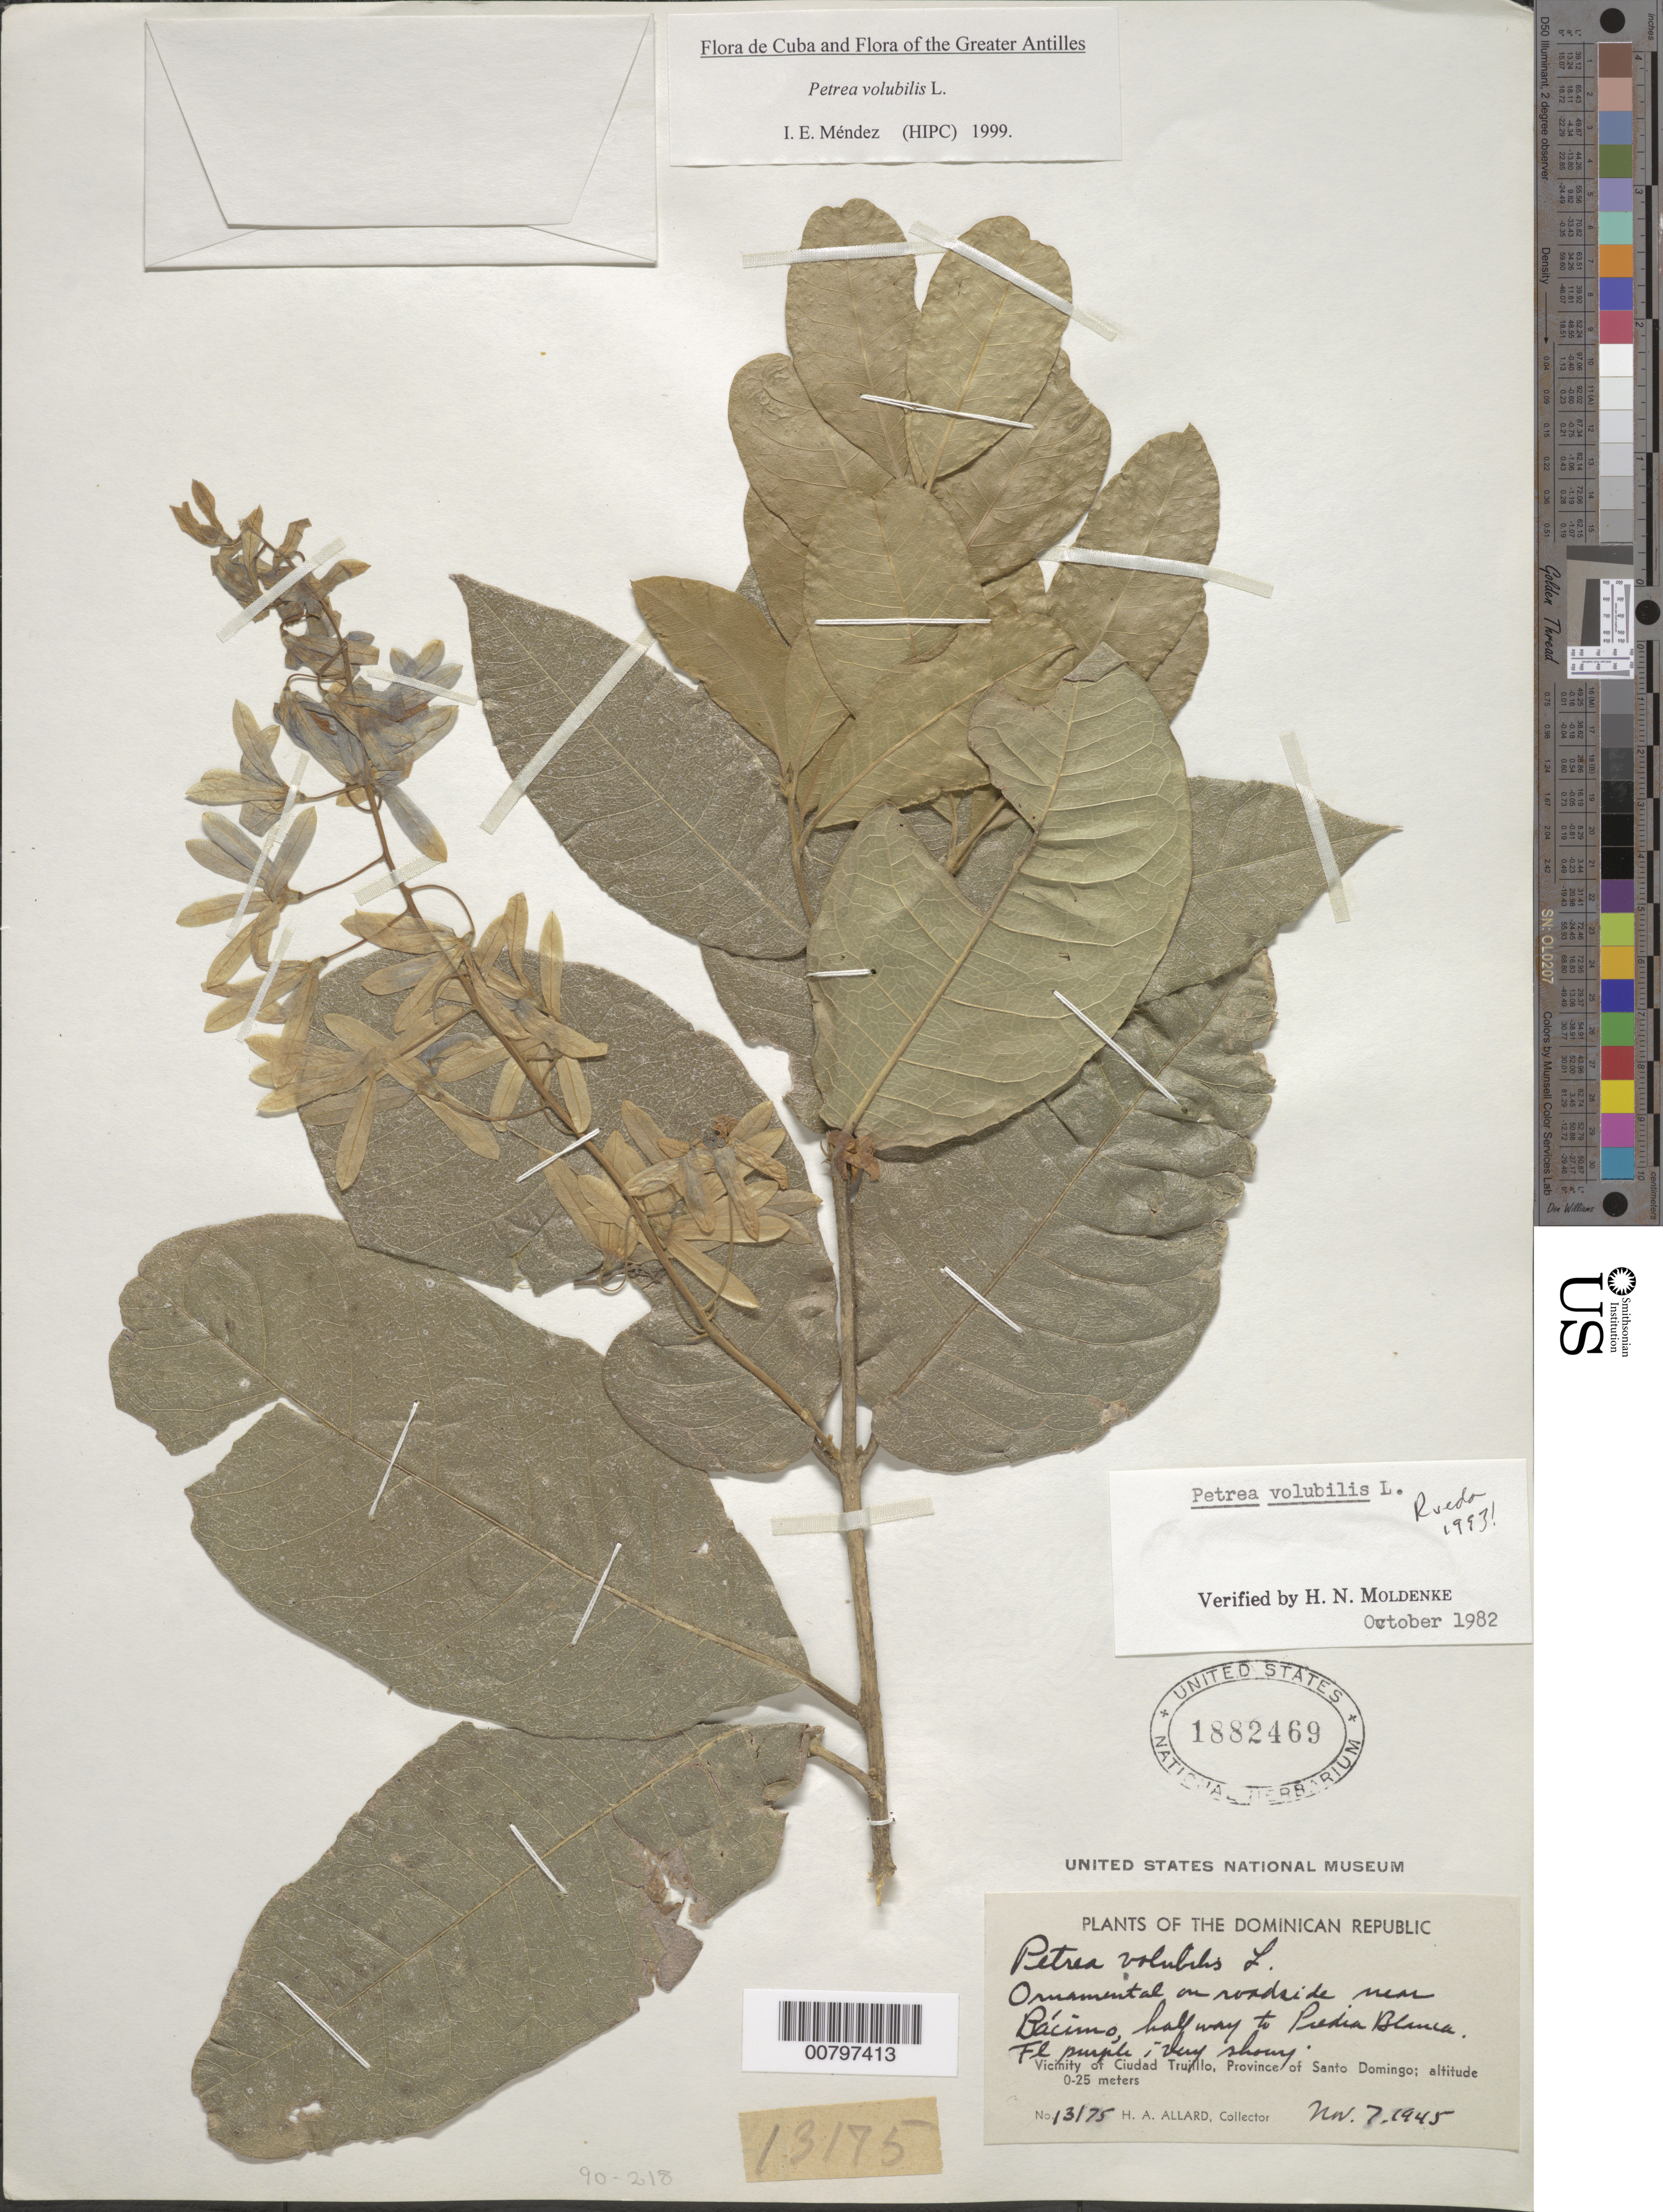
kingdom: Plantae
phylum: Tracheophyta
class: Magnoliopsida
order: Lamiales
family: Verbenaceae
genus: Petrea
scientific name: Petrea volubilis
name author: L.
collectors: H. A. Allard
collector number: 13175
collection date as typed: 07 Nov 1945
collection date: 1945-11-07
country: Dominican Republic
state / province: La Vega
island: Hispaniola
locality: Vicinity of Santo Domingo, near Bácimo, half way to Piedra Blanca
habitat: On roadside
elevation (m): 0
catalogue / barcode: US 1882469